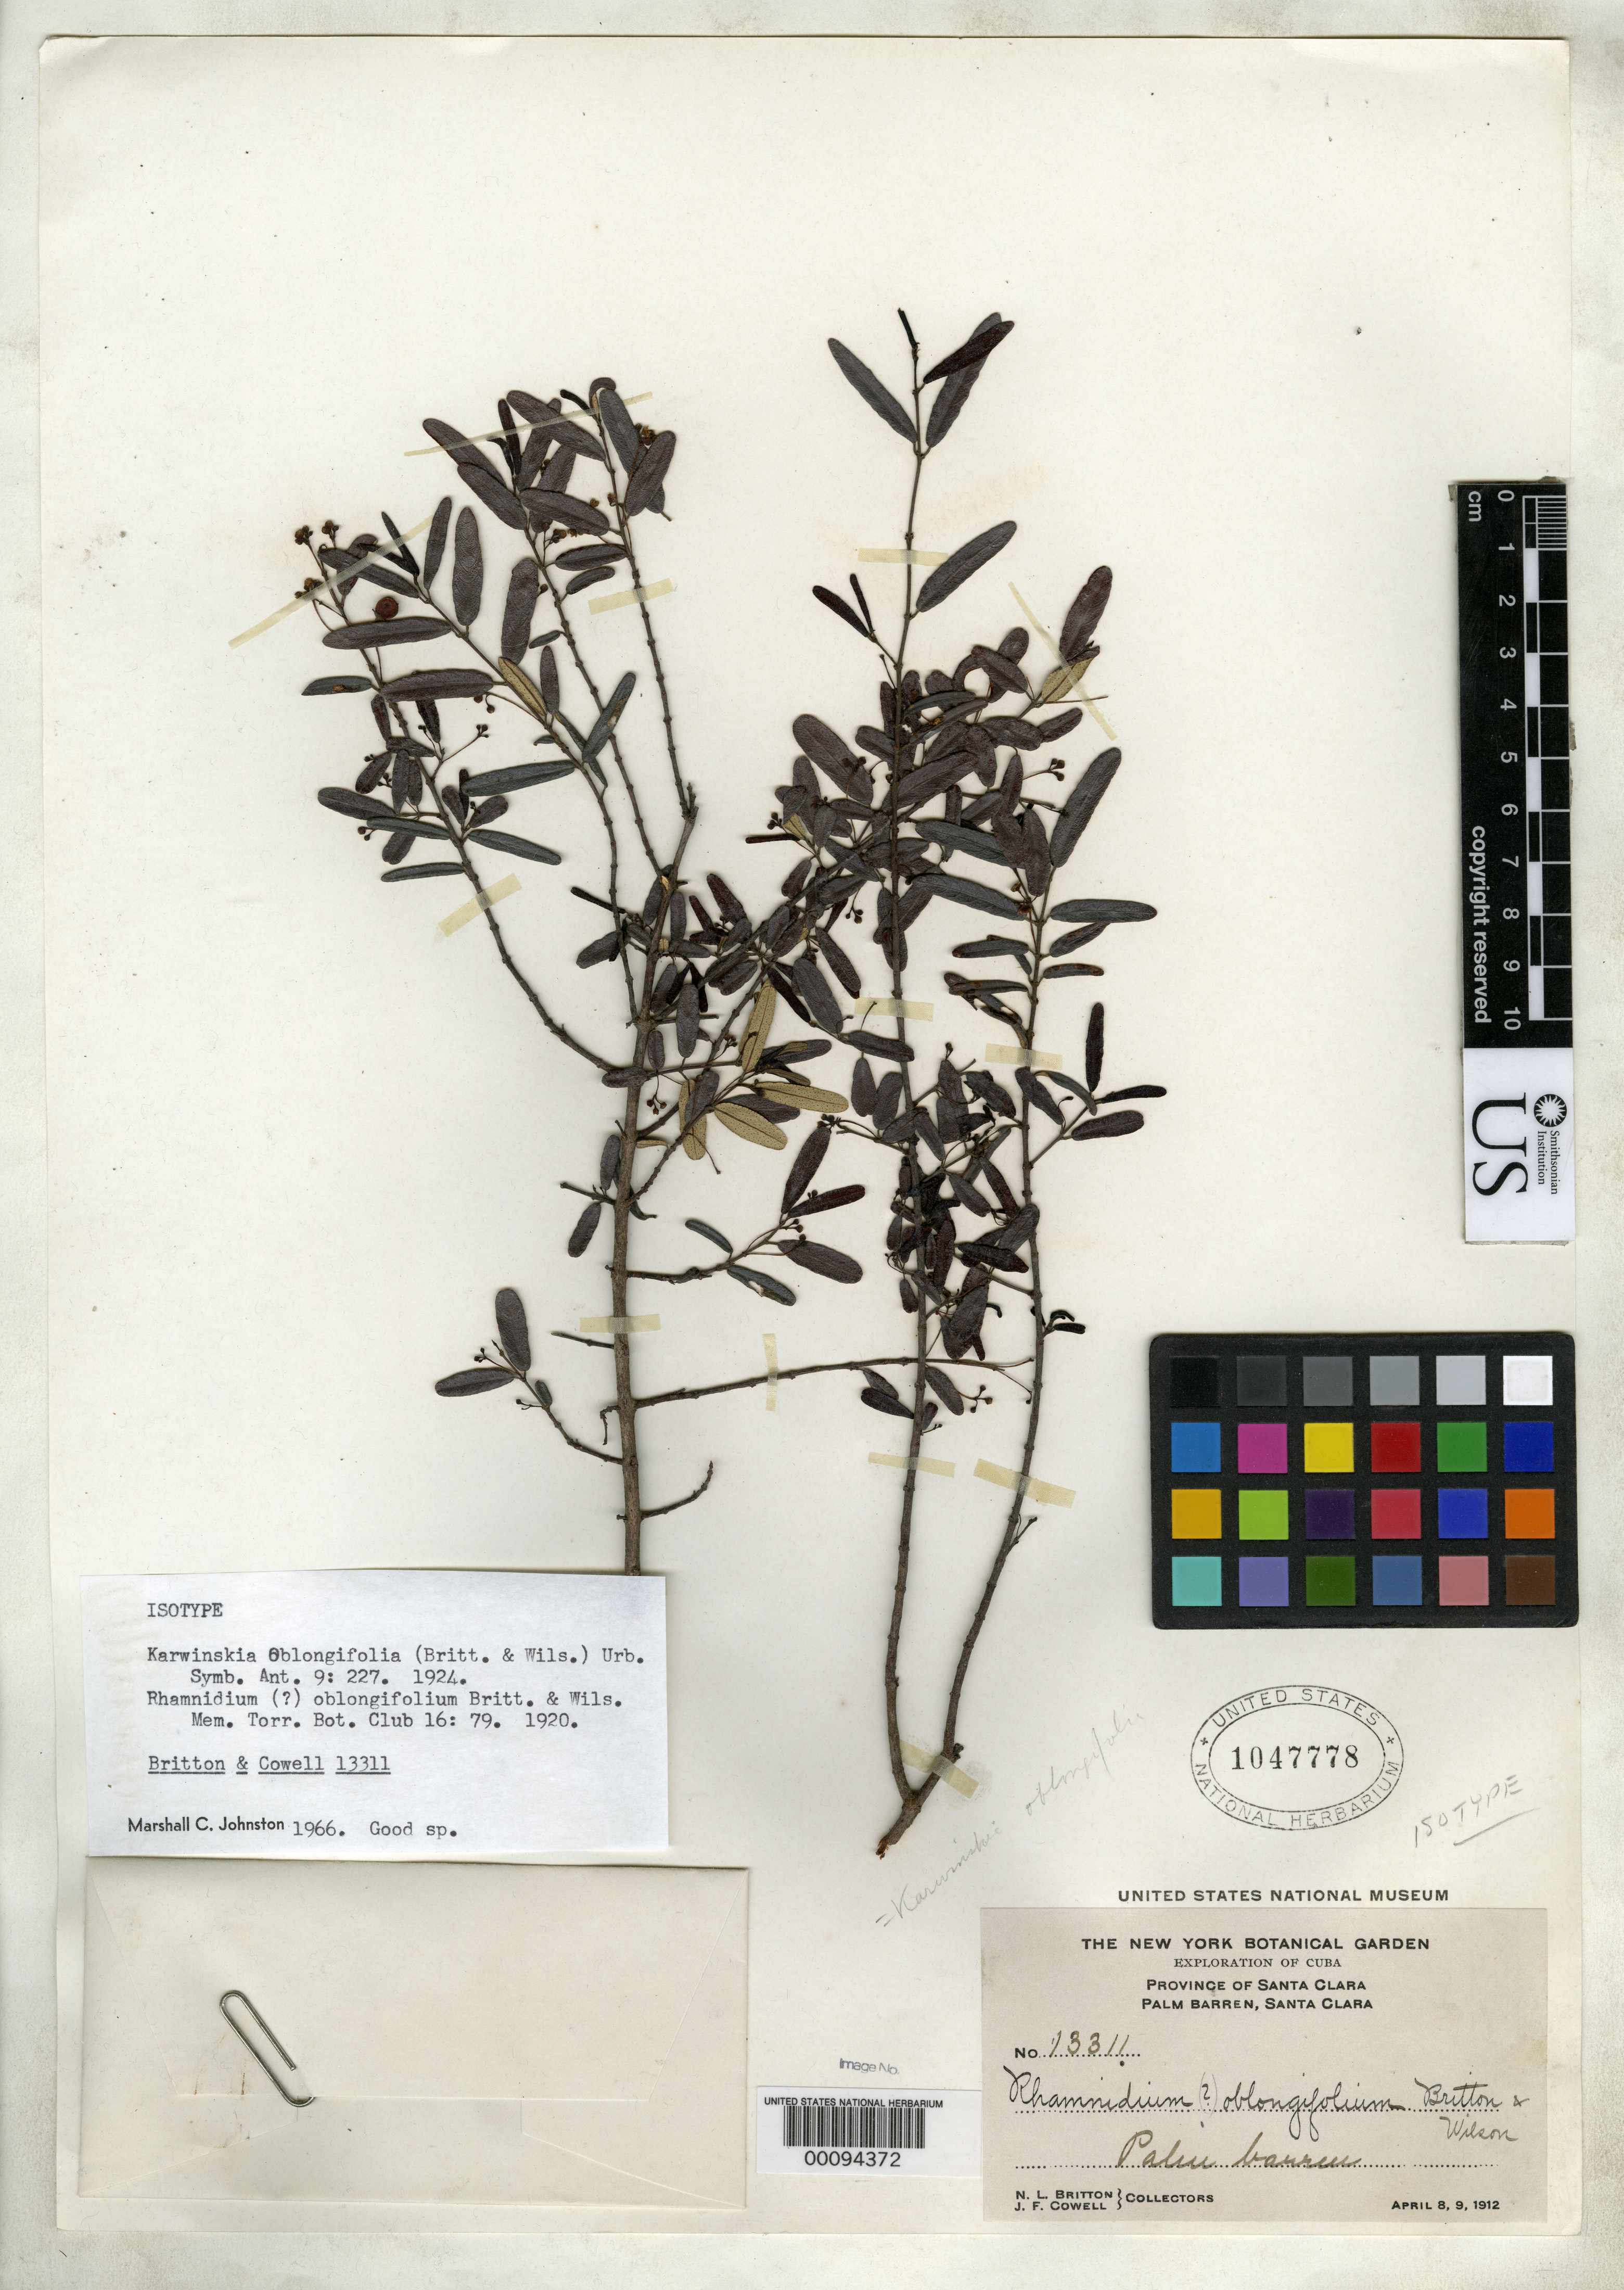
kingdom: Plantae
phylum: Tracheophyta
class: Magnoliopsida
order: Rosales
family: Rhamnaceae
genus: Rhamnidium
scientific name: Rhamnidium oblongifolium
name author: Britton & P. Wilson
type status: Isotype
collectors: N. Britton & J. F. Cowell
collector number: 13311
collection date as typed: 08 Apr 1912 or 09 Apr 1912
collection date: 1912-04-08 or 1912-04-09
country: Cuba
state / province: Las Villas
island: Greater Antilles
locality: Palm barren, Santa Clara.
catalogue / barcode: US 1047778